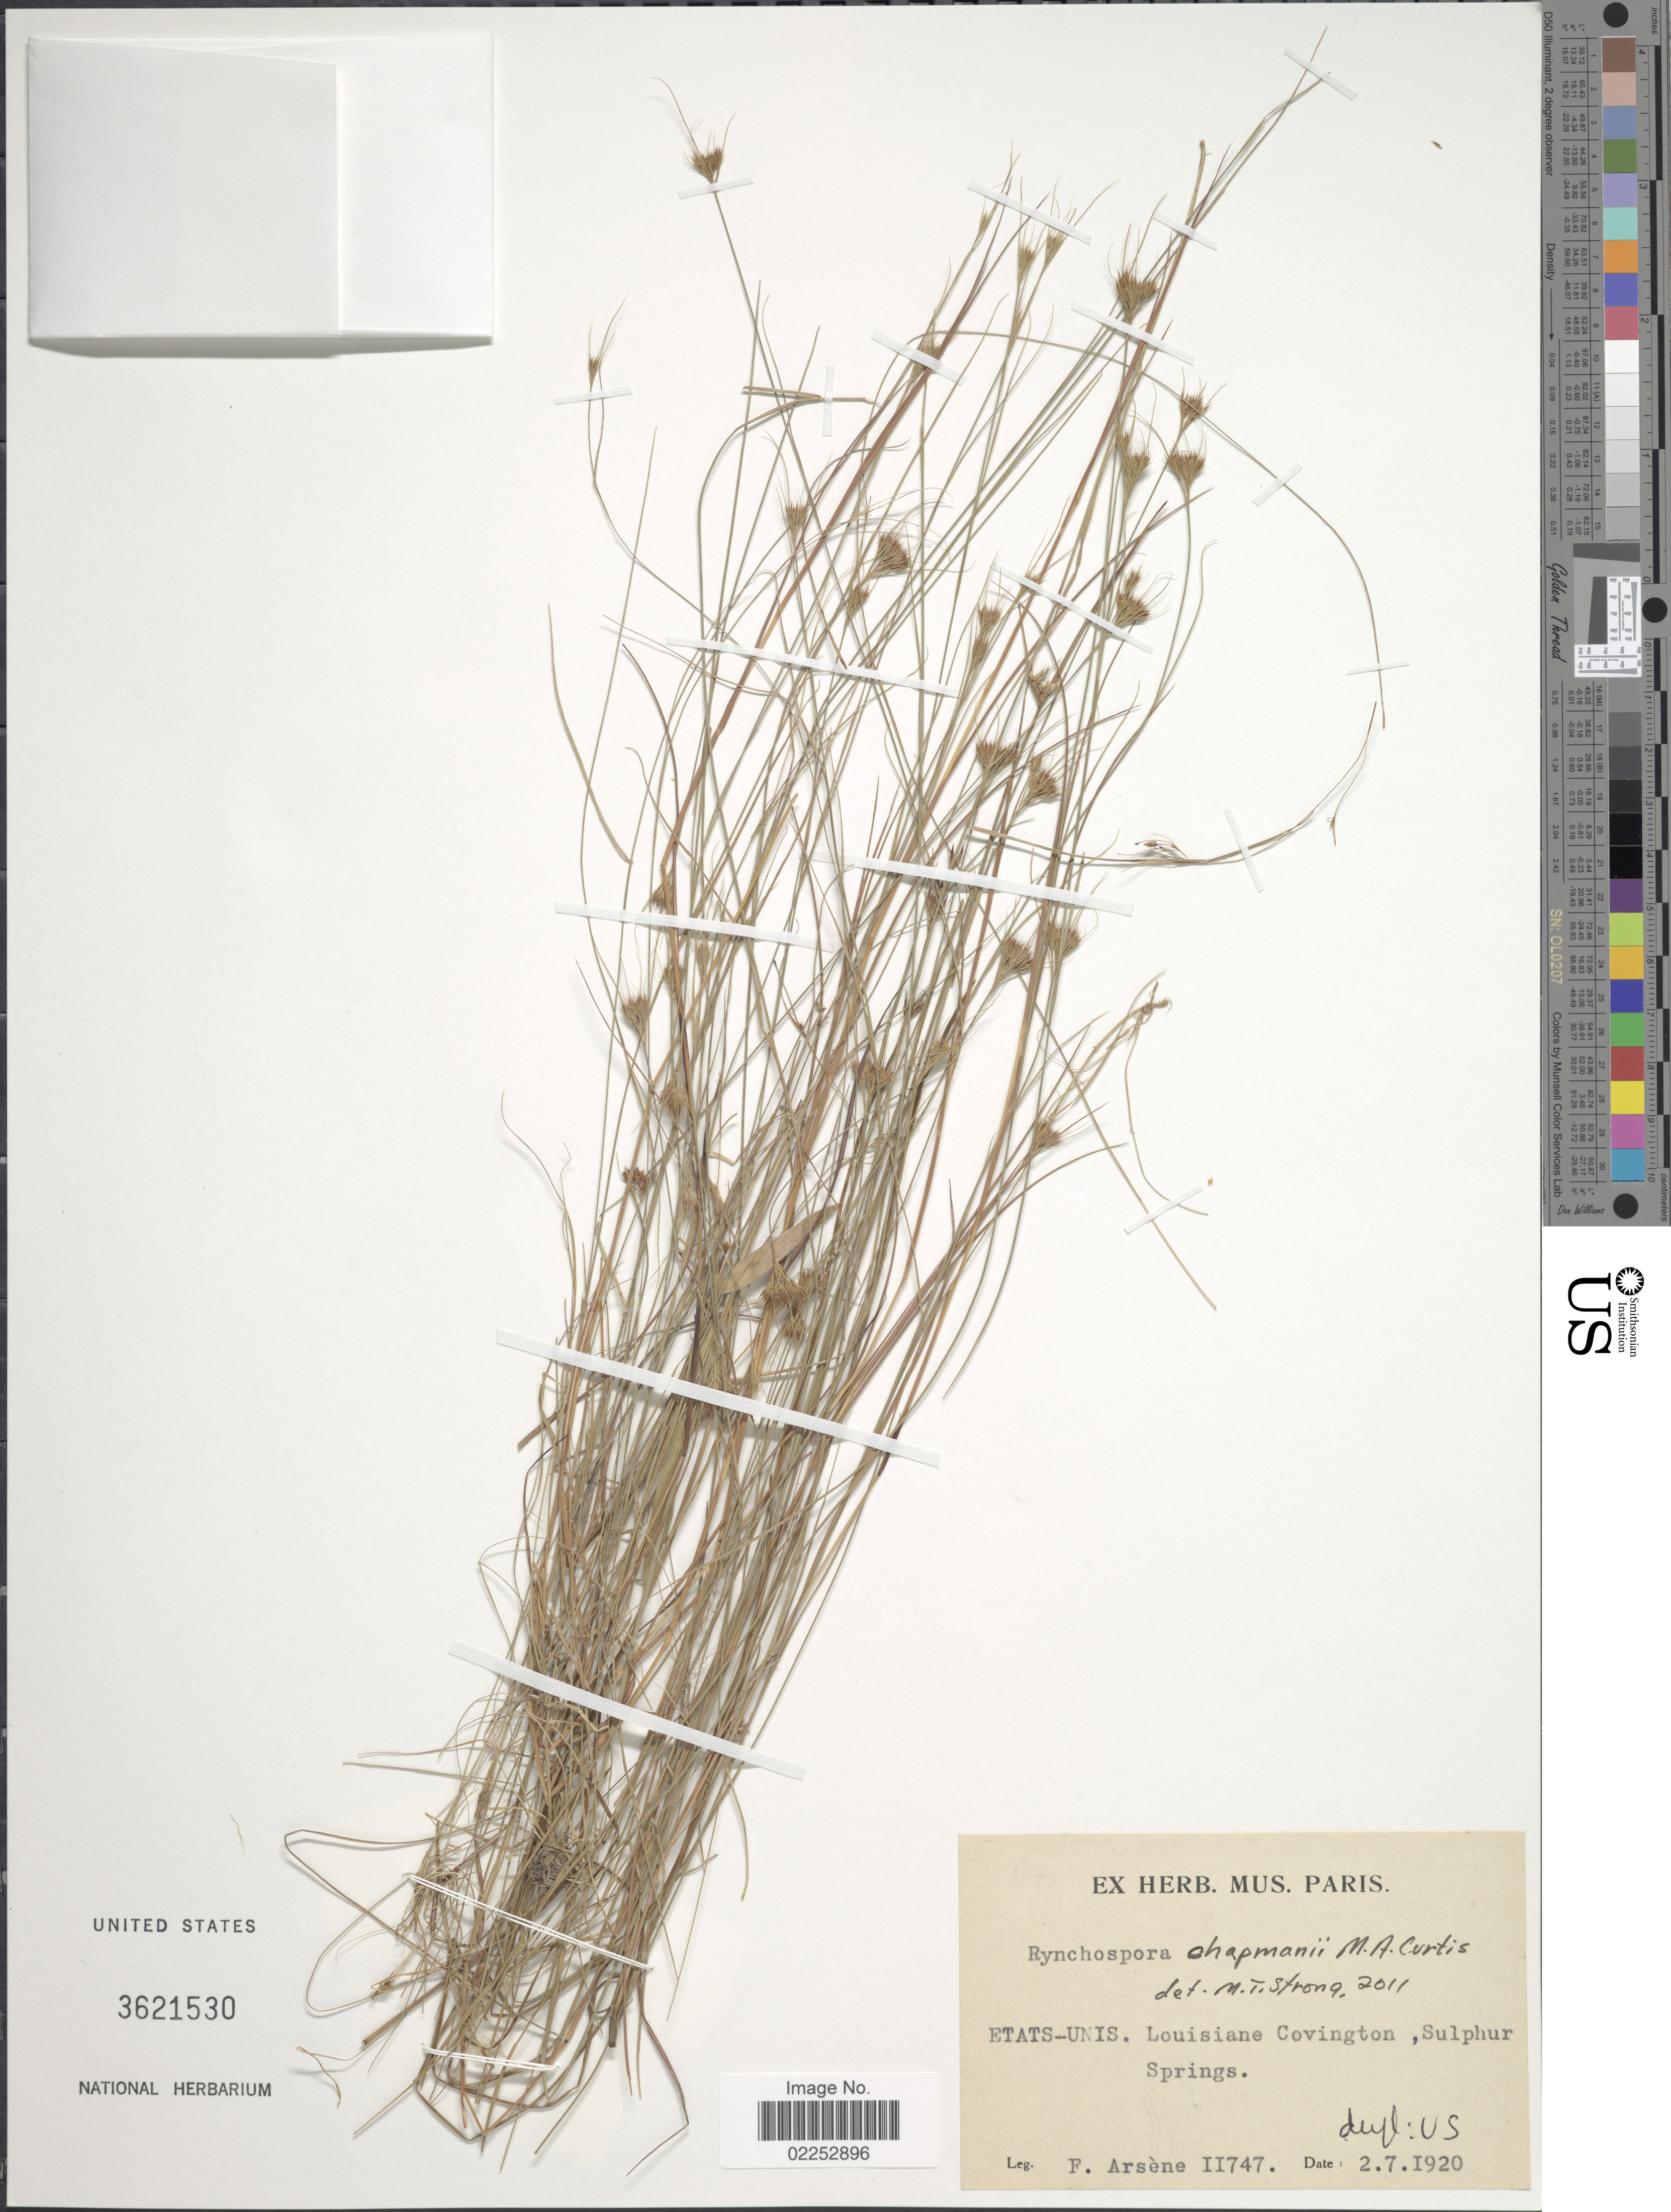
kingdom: Plantae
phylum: Tracheophyta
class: Liliopsida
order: Poales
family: Cyperaceae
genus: Rhynchospora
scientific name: Rhynchospora chapmanii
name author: M.A. Curtis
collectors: F. Arsène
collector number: II747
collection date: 1920-02-07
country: United States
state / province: Louisiana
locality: Etats-Unis. Louisiane Covington, Sulphur Springs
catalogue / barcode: US 3621530